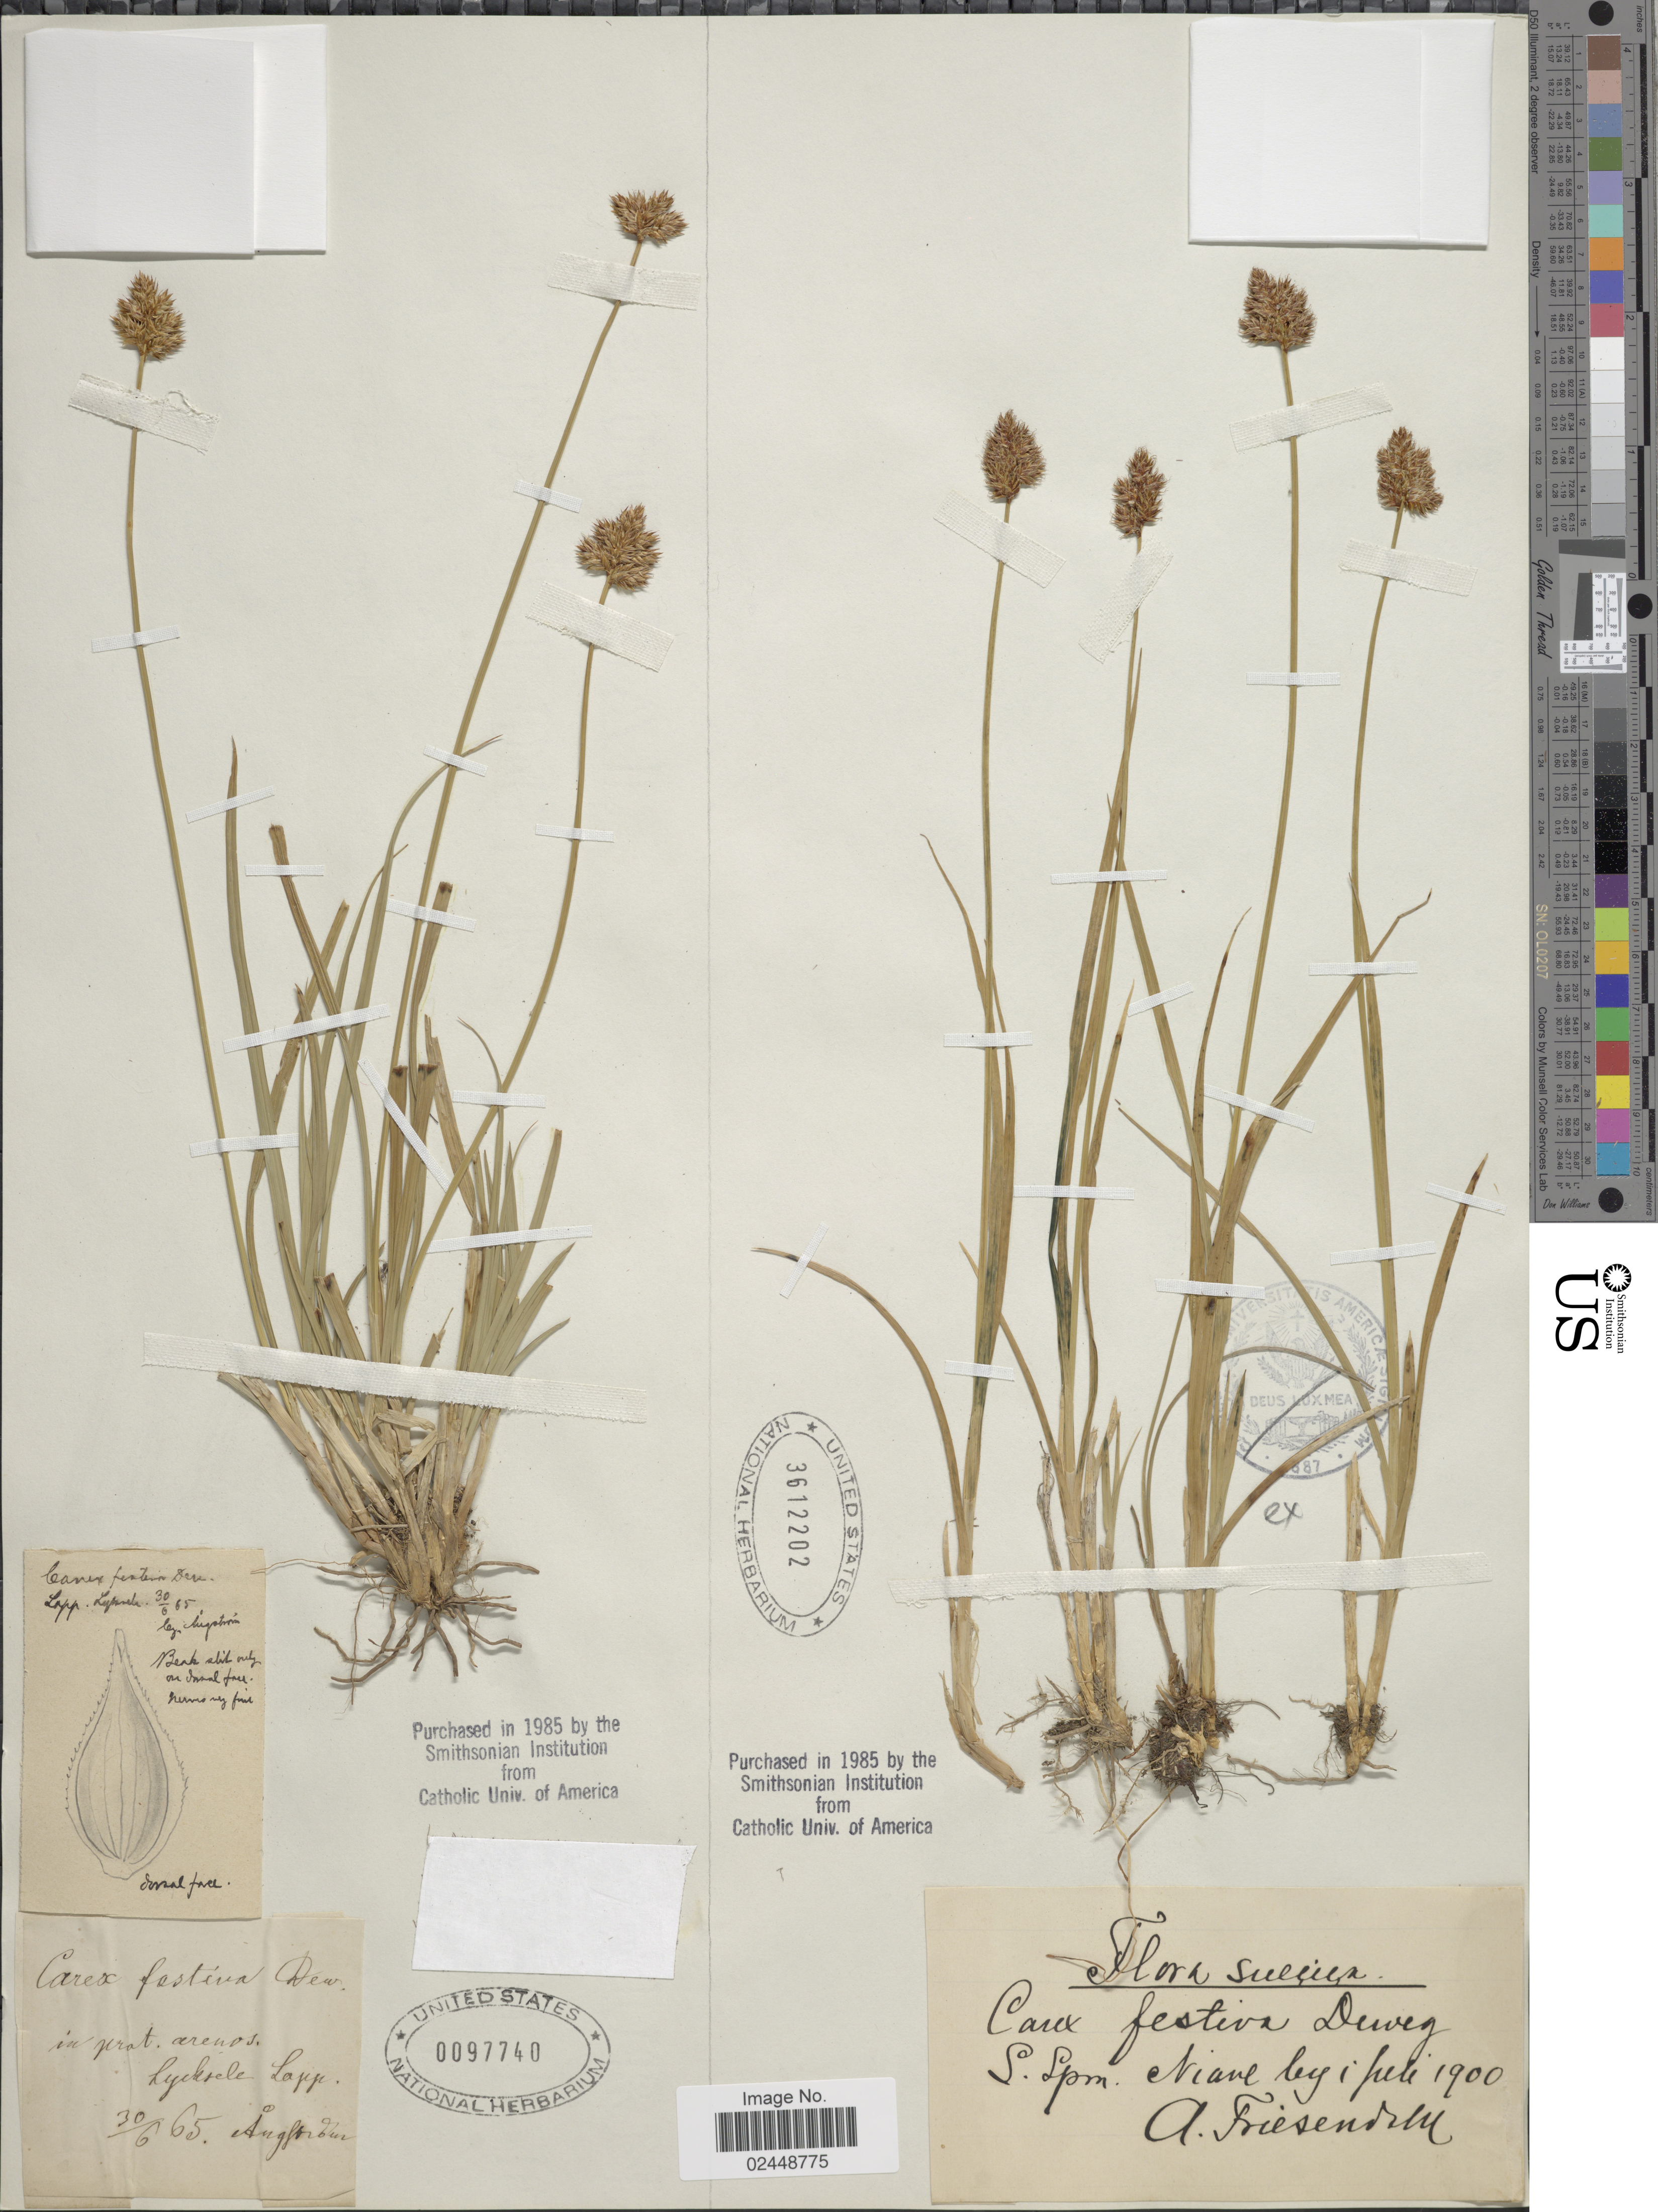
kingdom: Plantae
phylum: Tracheophyta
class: Liliopsida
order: Poales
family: Cyperaceae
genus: Carex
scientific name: Carex macloviana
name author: d'Urv.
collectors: Angstrom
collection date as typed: Transcribed d/m/y: 30/6/65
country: Sweden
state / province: Västerbotten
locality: In prat. arenos Lycksele Lapp.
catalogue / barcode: US 97740-2